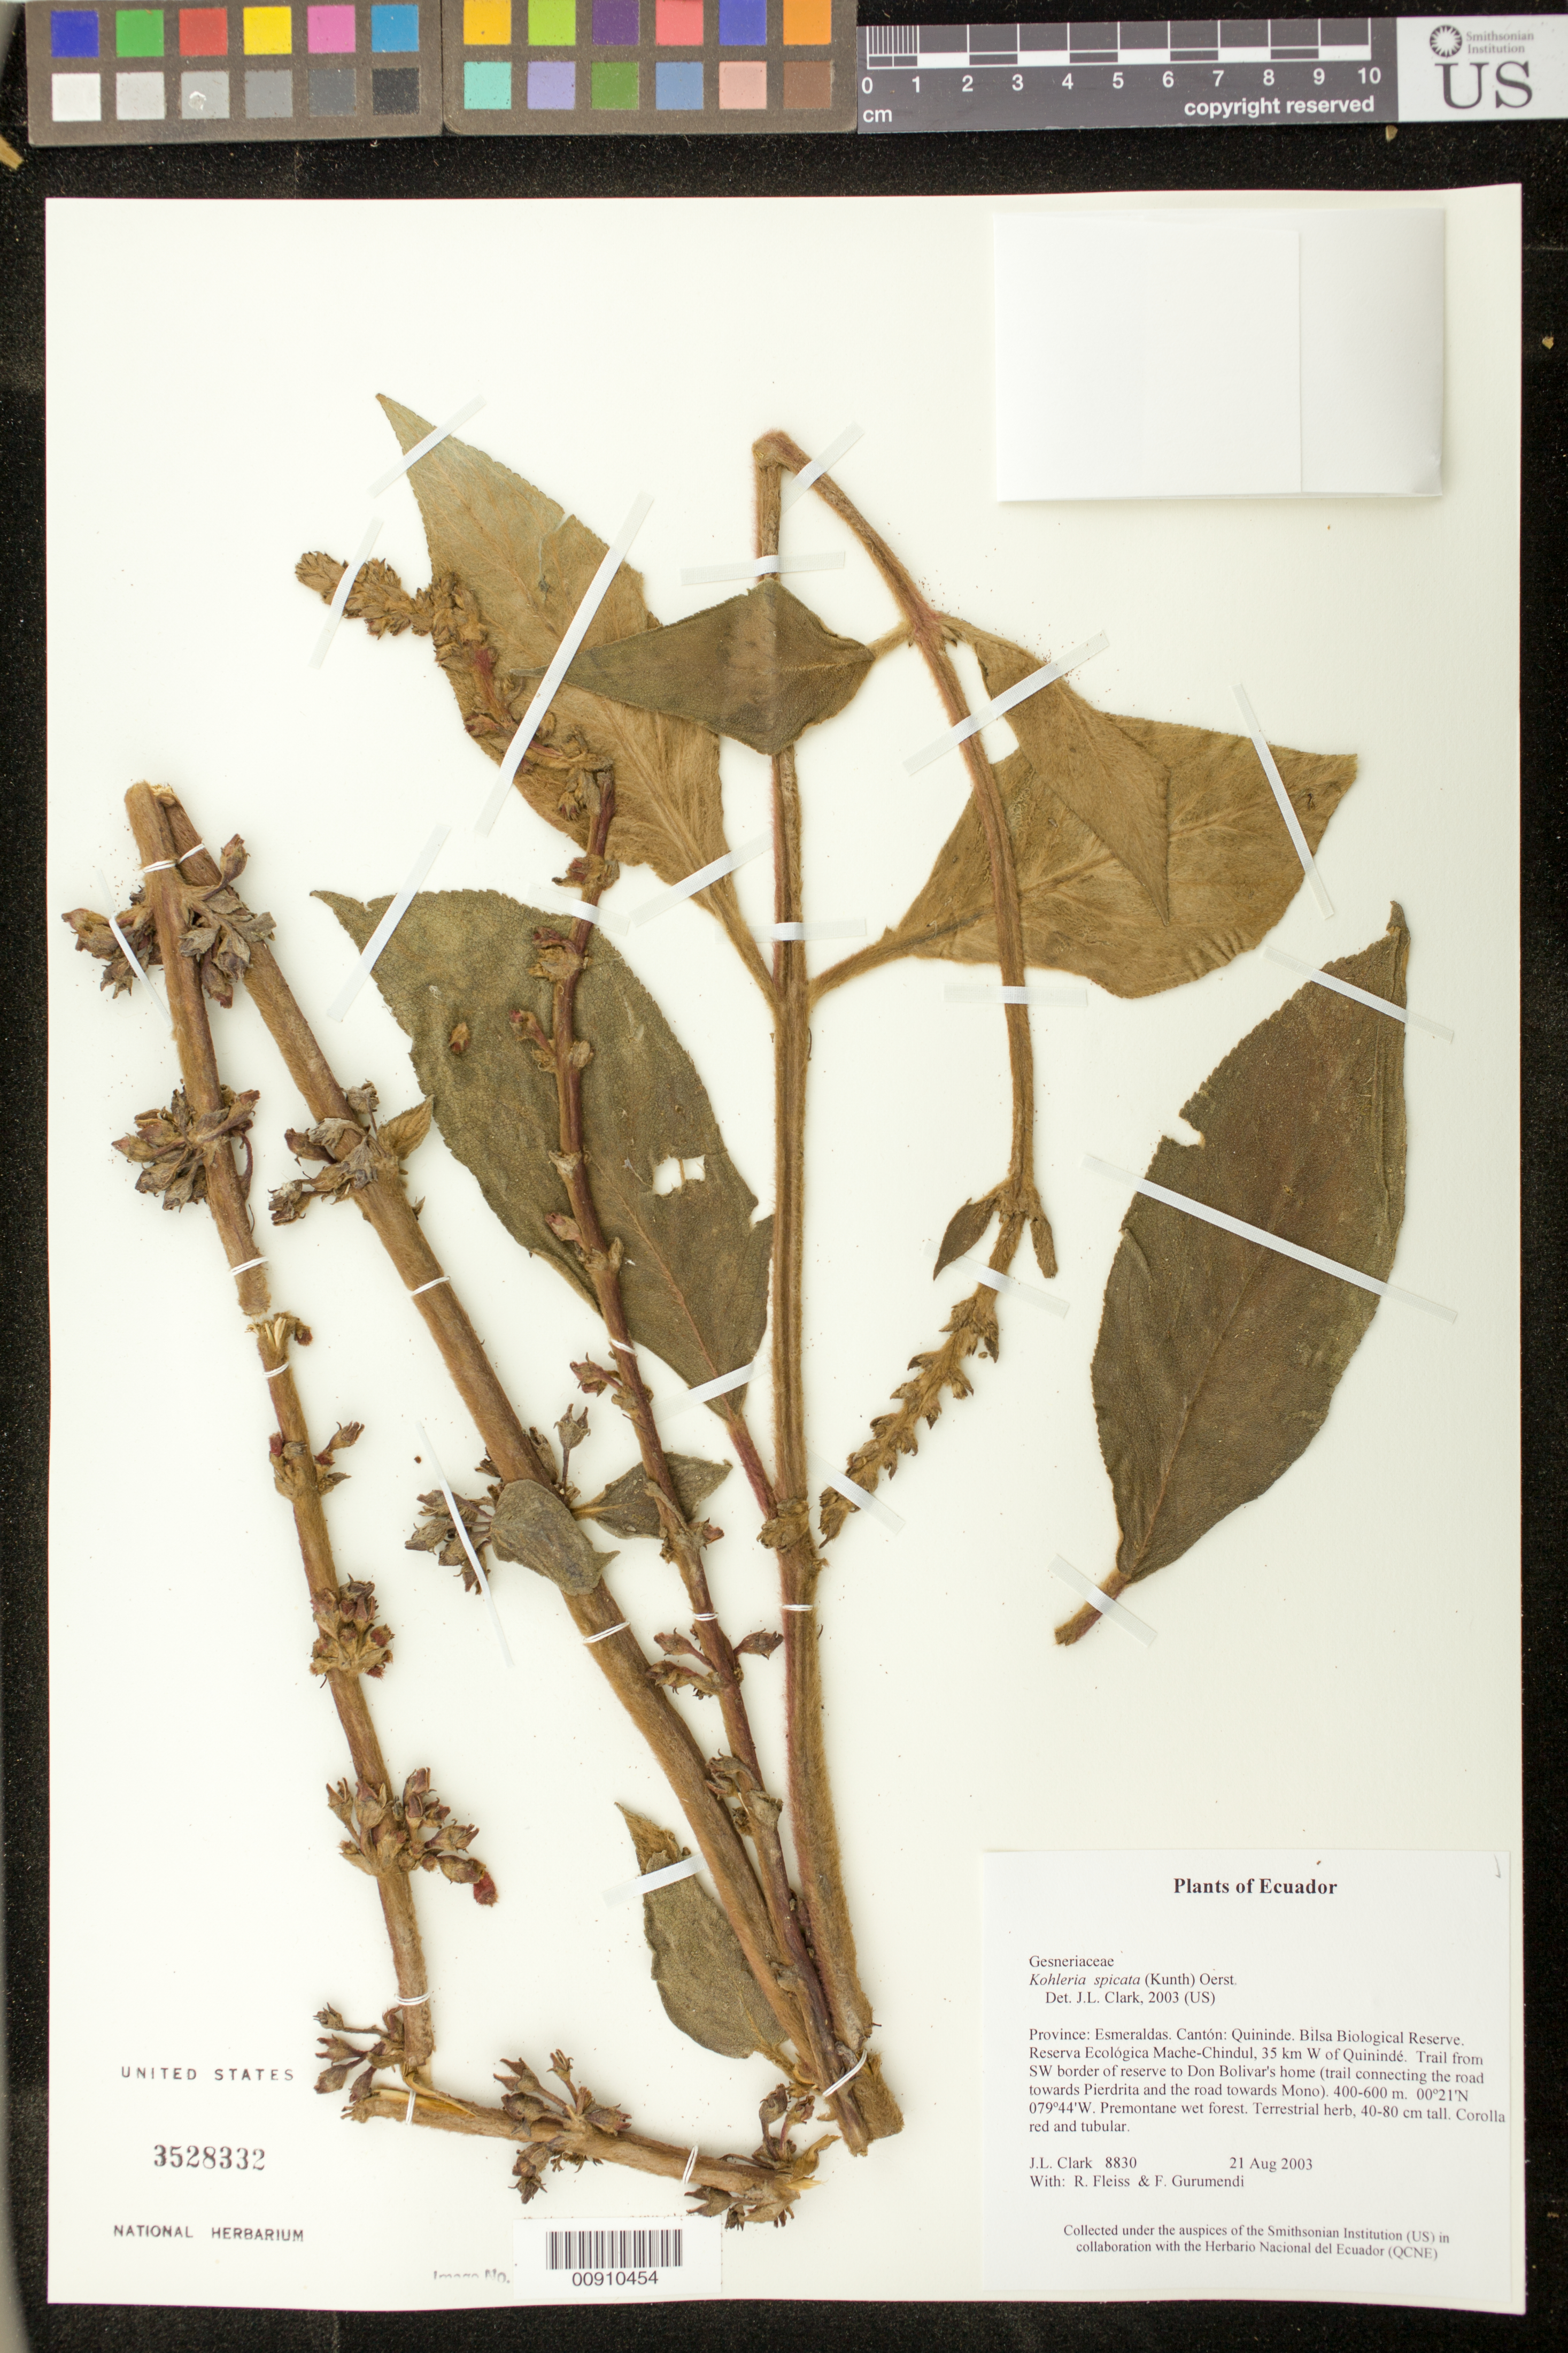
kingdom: Plantae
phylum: Tracheophyta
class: Magnoliopsida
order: Lamiales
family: Gesneriaceae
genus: Kohleria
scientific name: Kohleria spicata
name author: (Kunth) Oerst.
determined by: Clark, J. L., (SEL), The Marie Selby Botanical Garden (UNITED STATES)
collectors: J. L. Clark, R. Fleiss & F. Gurumendí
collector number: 8830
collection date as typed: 21 Aug 2003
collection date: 2003-08-21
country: Ecuador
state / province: Esmeraldas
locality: Quininde. Bilsa Biological Reserve. Reserva Ecológica Mache-Chindul, 35 km W of Quinindé. Trail from SW border of reserve to Don Bolivar's home (trail connecting the road towards Pierdrita and the road towards Mono).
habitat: Premontane wet forest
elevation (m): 400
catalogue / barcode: US 3528332